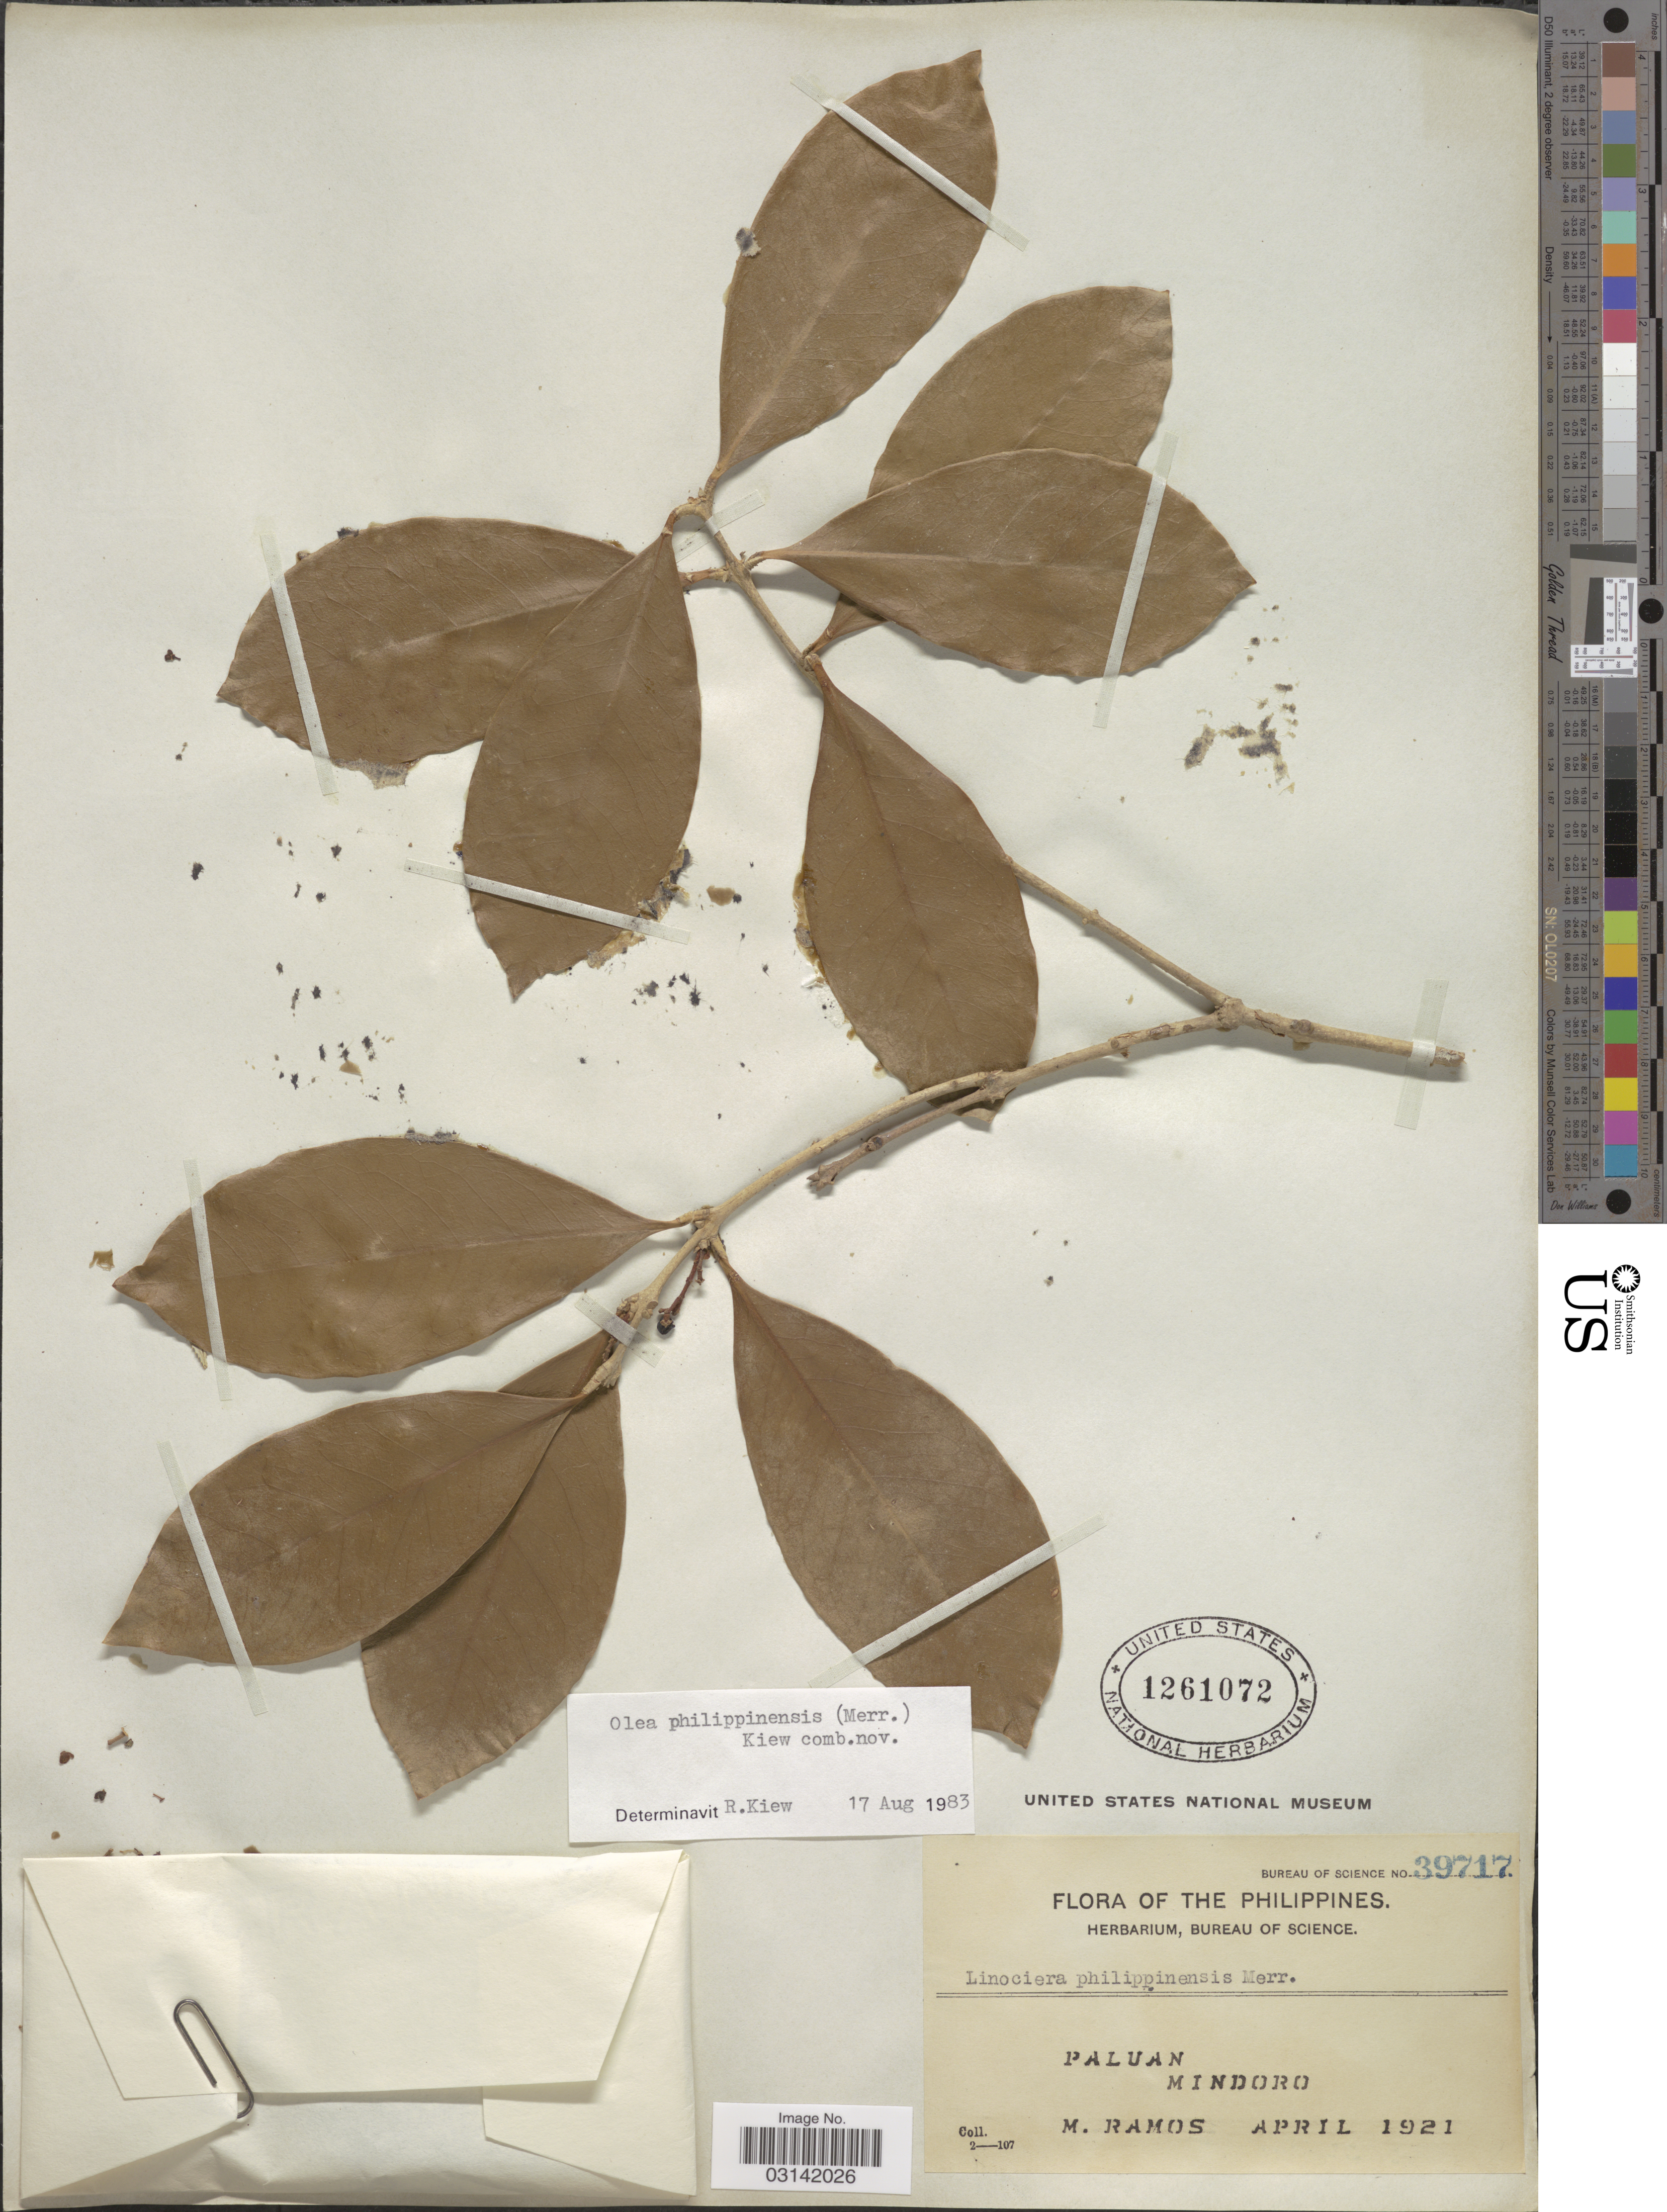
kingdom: Plantae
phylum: Tracheophyta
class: Magnoliopsida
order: Lamiales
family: Oleaceae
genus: Tetrapilus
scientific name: Tetrapilus borneensis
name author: (Boerl.) de Juana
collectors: M. Ramos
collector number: Bureau of science 39717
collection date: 1921-04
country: Philippines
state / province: Mimaropa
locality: Paluan, Mindoro.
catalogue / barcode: US 1261072